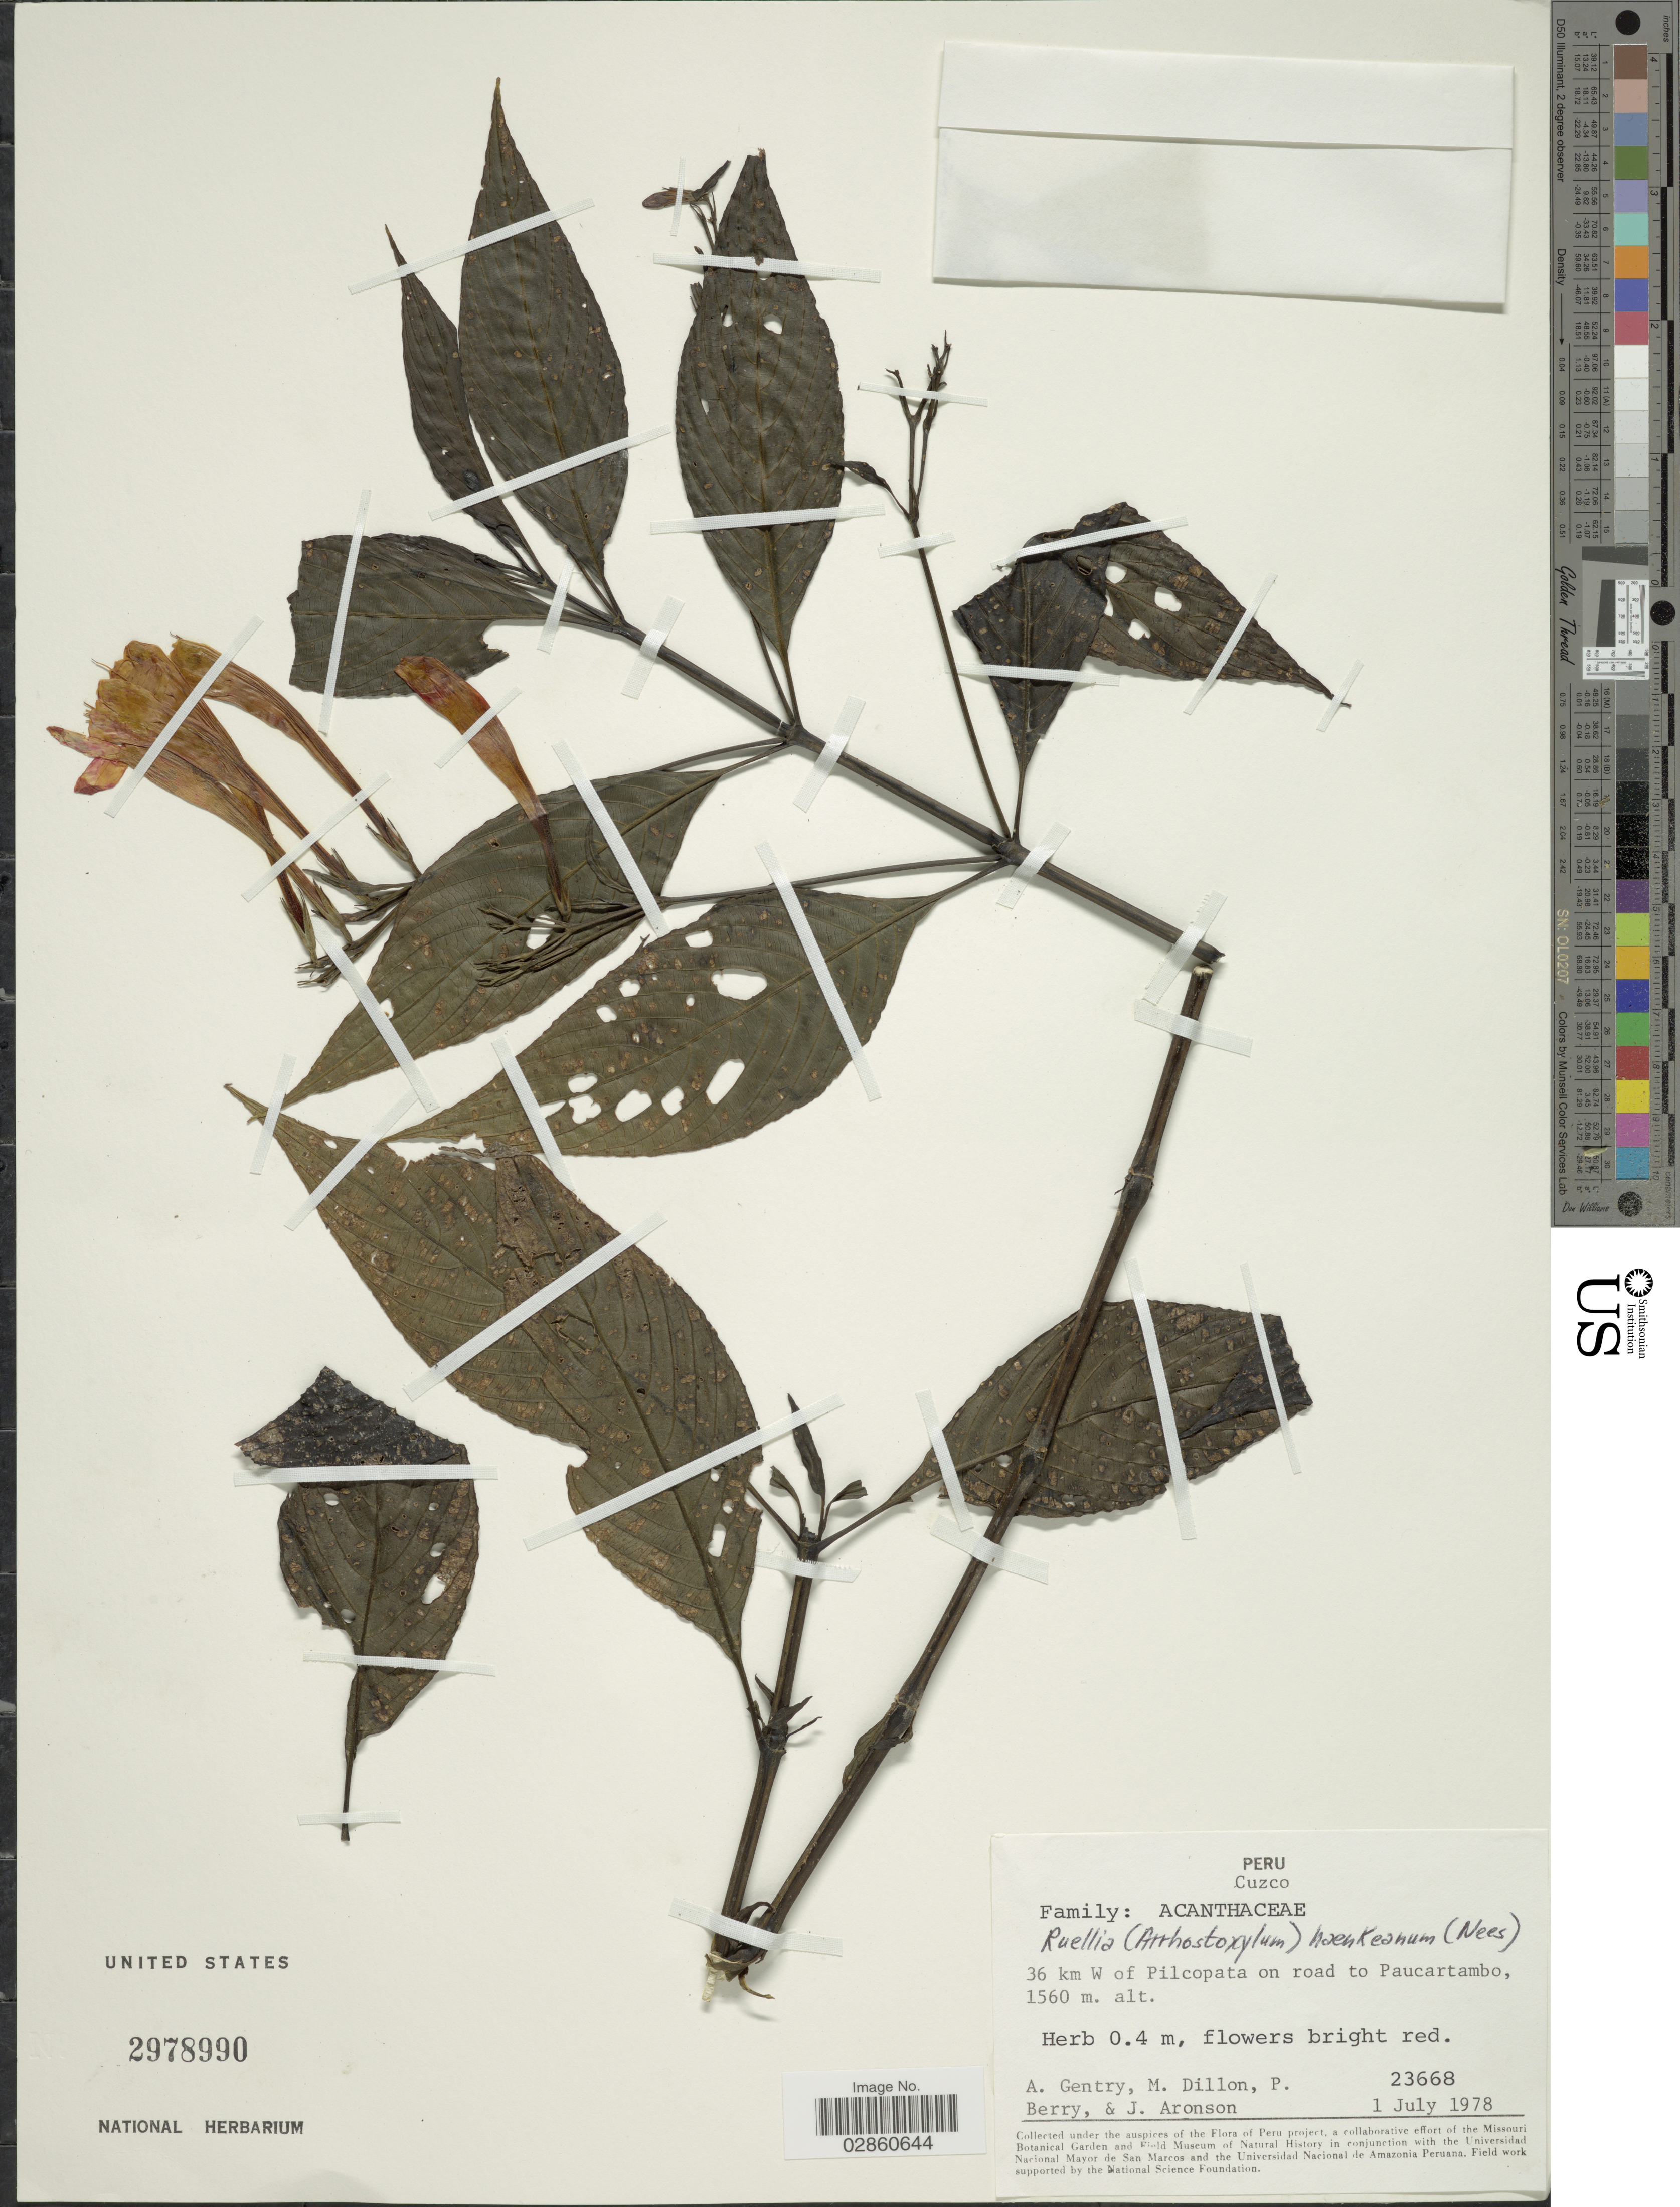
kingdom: Plantae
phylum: Tracheophyta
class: Magnoliopsida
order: Lamiales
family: Acanthaceae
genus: Ruellia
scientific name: Ruellia haenkeana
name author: (Nees) Wassh.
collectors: A. H. Gentry, M. O. Dillon, P. Berry & J. Aronson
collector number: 23668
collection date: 1978-07-01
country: Peru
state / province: Cusco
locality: Cuzco. 36 km W of Pilcopata on road to Paucartambo.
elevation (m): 1560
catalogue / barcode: US 2978990